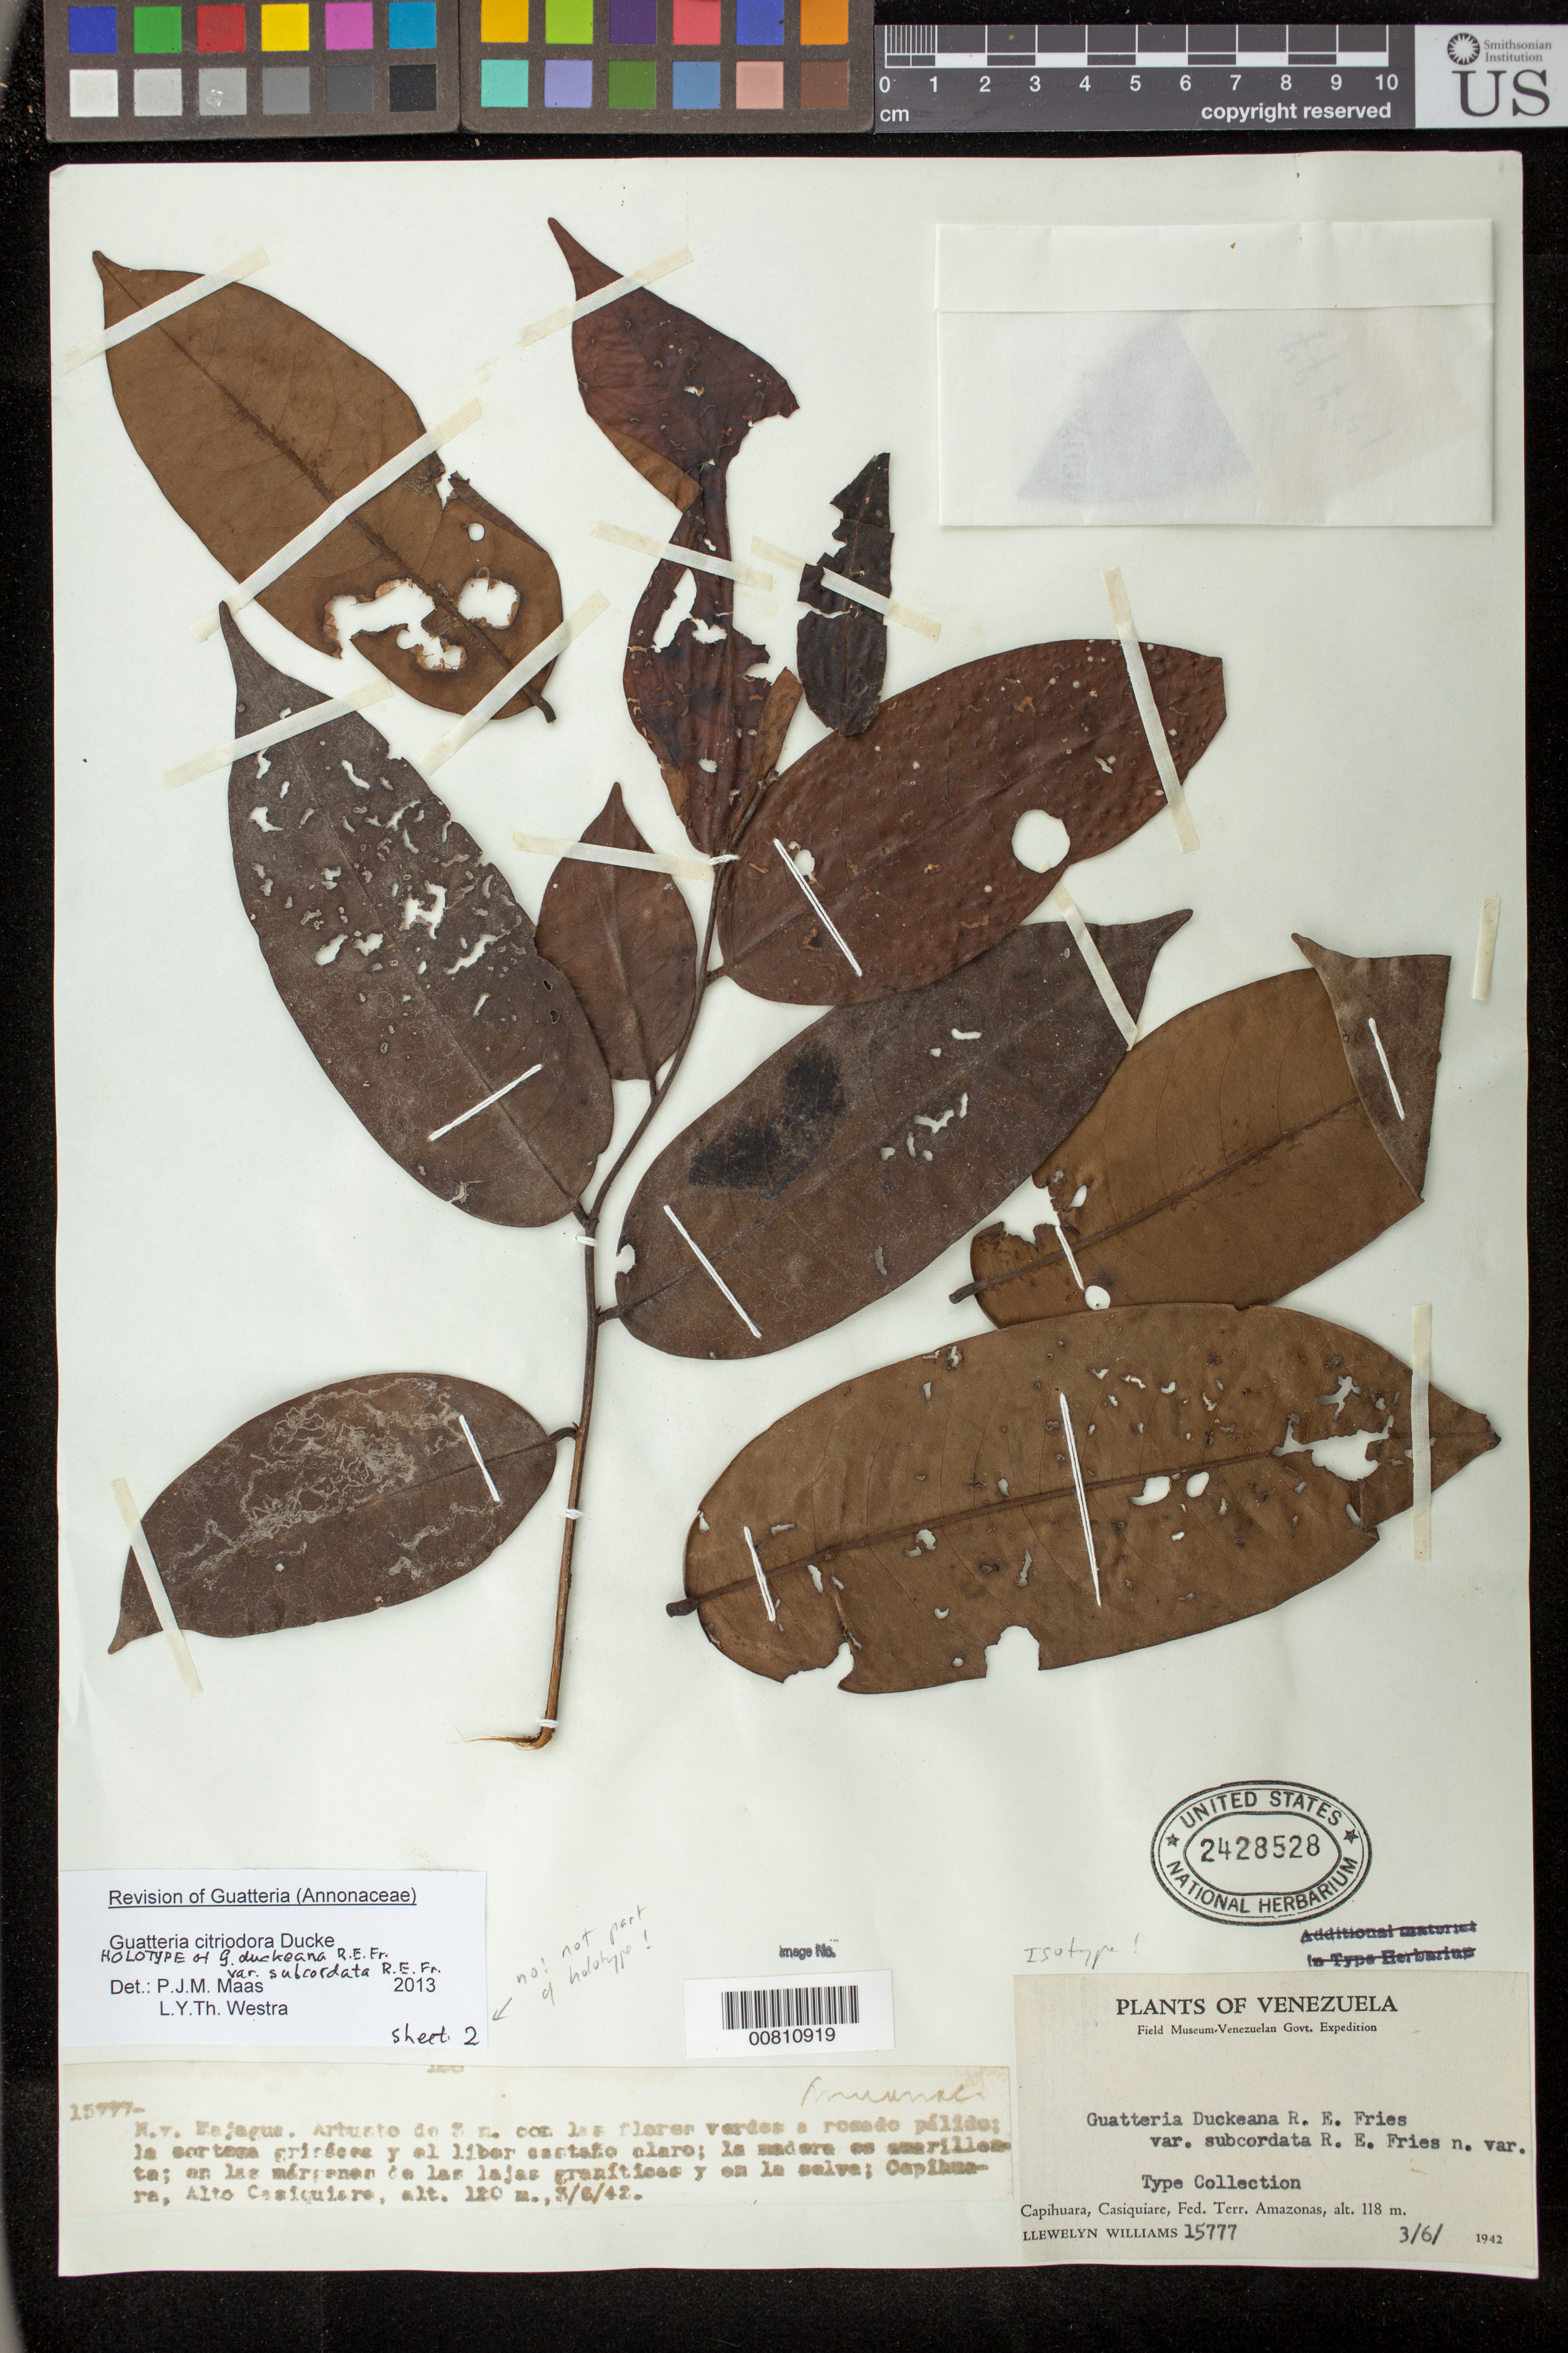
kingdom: Plantae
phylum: Tracheophyta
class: Magnoliopsida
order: Magnoliales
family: Annonaceae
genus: Guatteria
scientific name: Guatteria duckeana var. subcordata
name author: R.E. Fr.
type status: Isotype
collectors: Ll. Williams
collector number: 15777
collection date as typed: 03 Jun 1942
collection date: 1942-06-03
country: Venezuela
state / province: Amazonas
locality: Capihuara, Alto Casiquiare.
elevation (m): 120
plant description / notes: This sheet annotated as "holotype", "sheet 2" by Maas & Westra (2013). Holotype apparently on 2 sheets, with USNH 1876413 annotated by Fries as "typus varietatis" but 1876414 labeled as "sheet 2". A third sheet (USNH 2428528) was mounted separately, is not labeled as "sheet 3" and is not part of the holotype (but was erroneously annotated as "sheet 2" of holotype by Maas & Westra, 2013)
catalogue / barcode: US 2428528